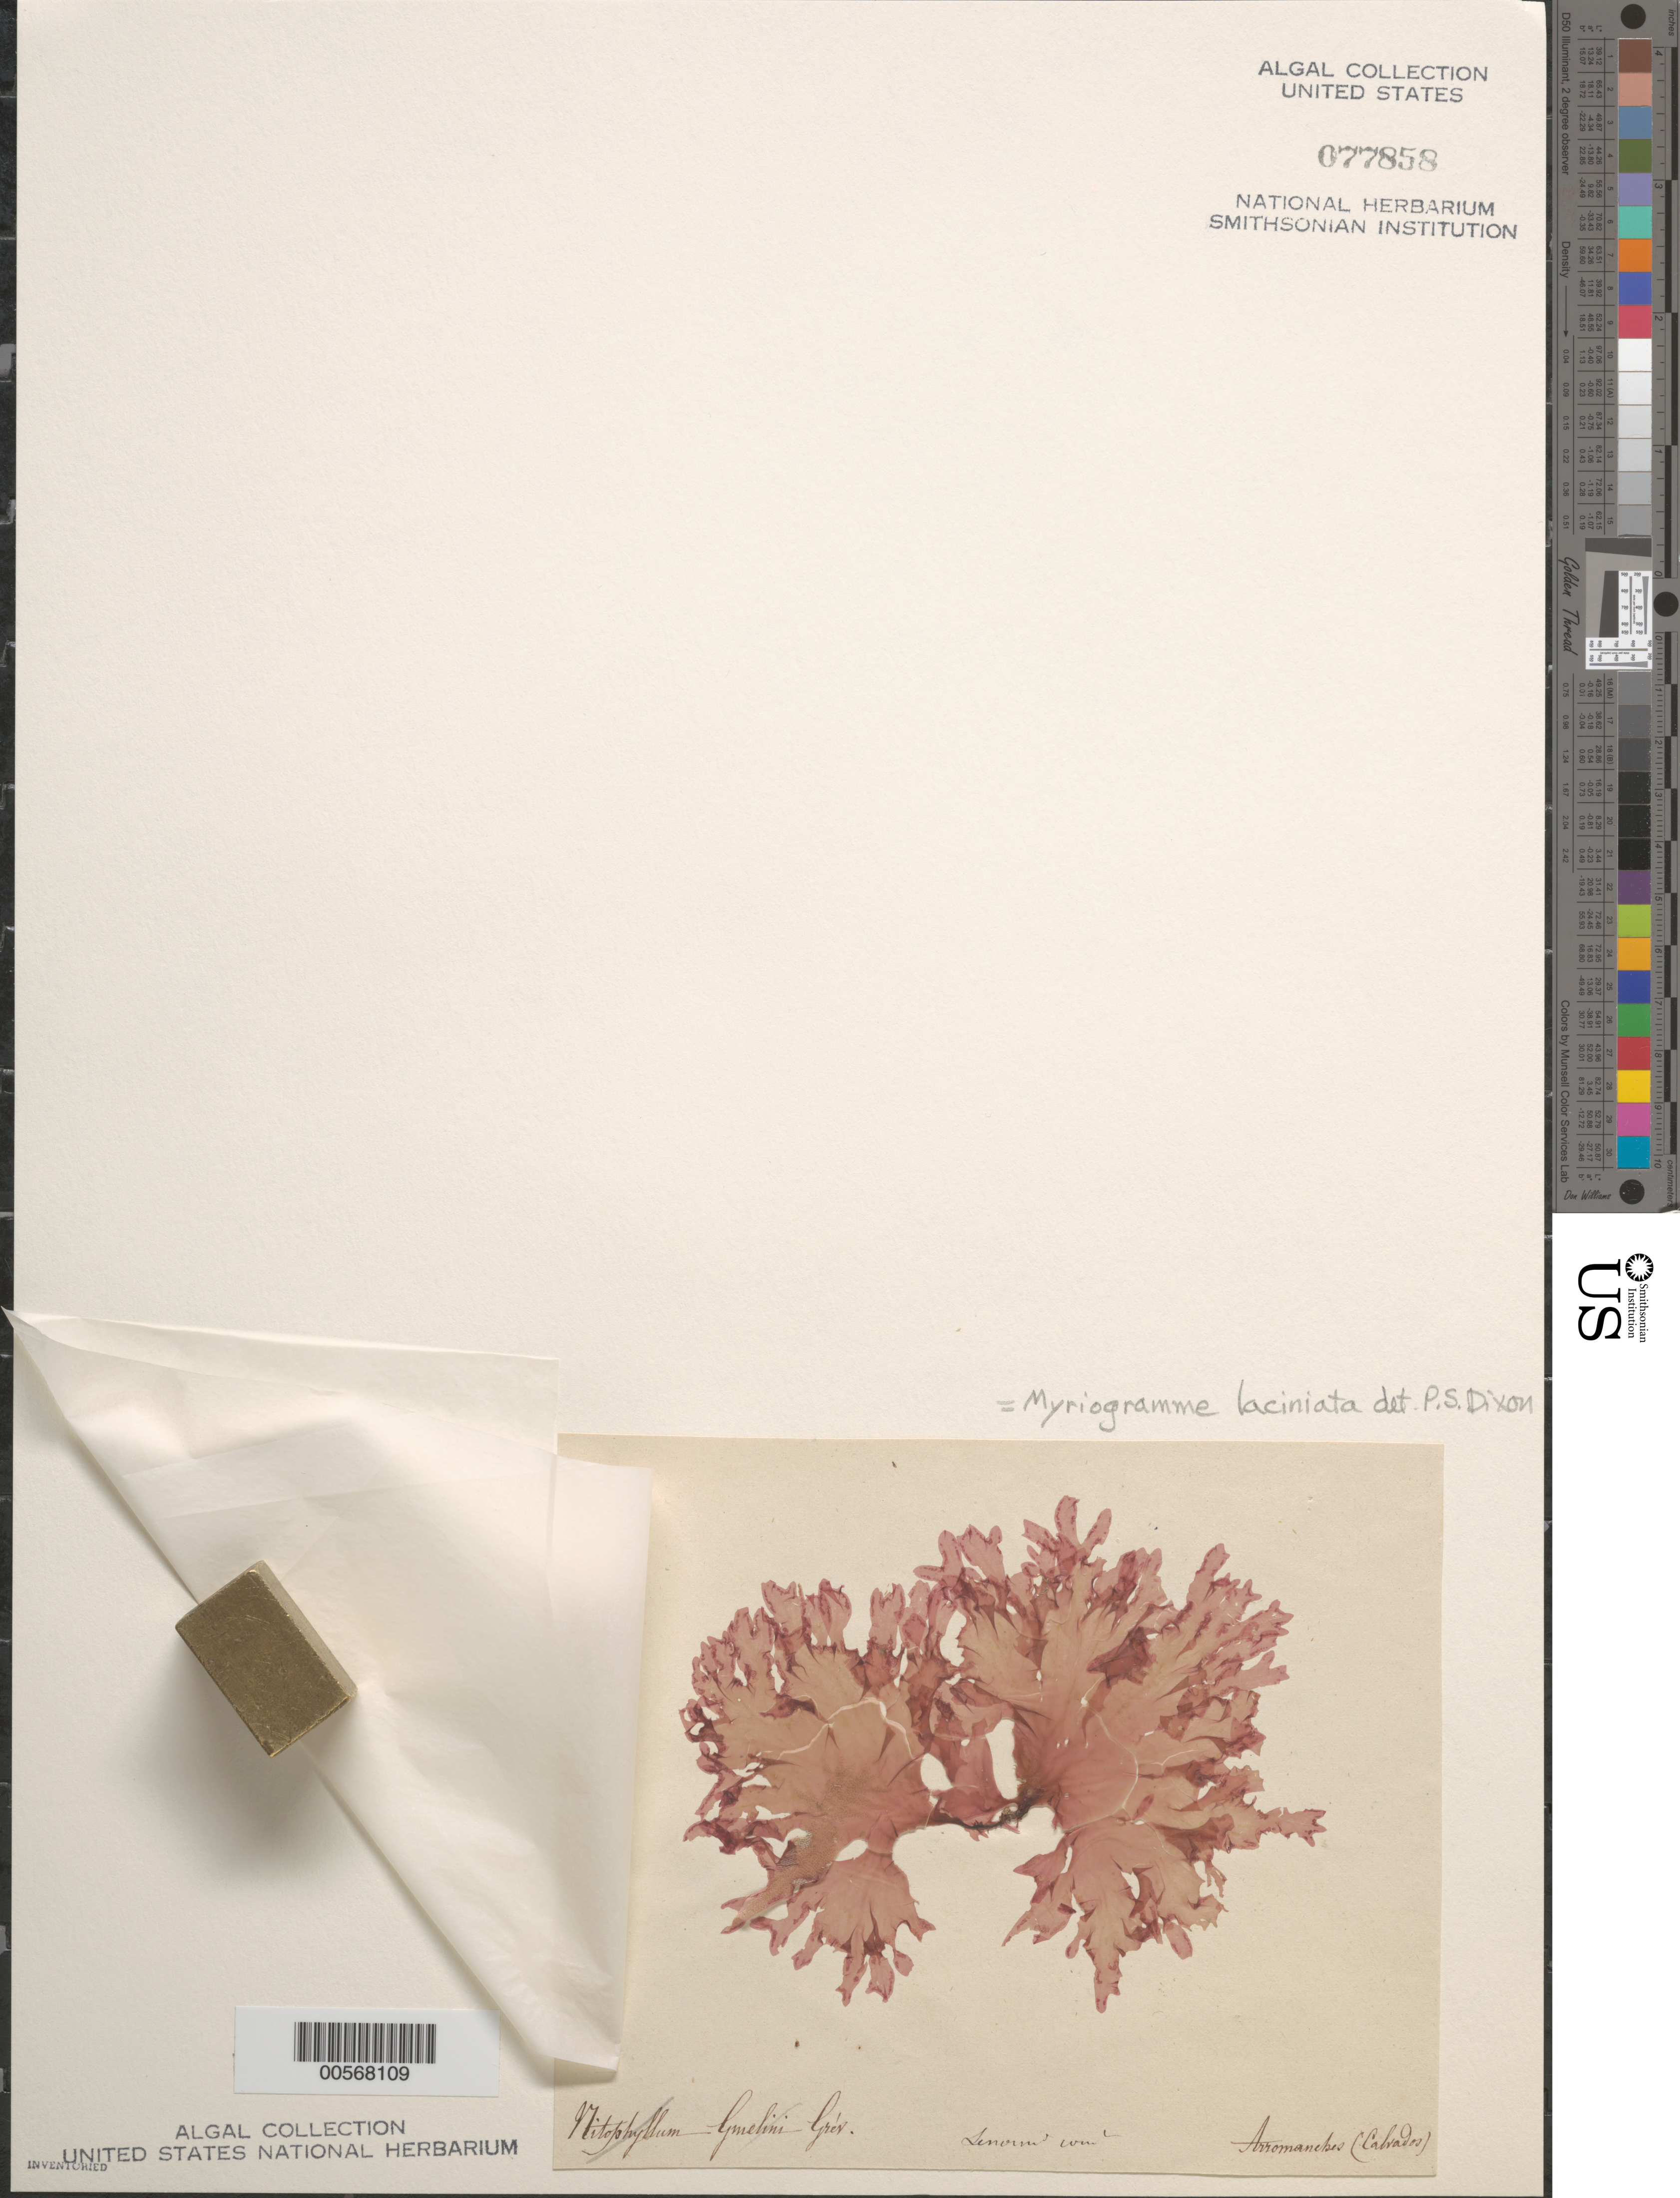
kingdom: Plantae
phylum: Rhodophyta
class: Florideophyceae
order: Ceramiales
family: Delesseriaceae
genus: Myriogramme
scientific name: Myriogramme laciniata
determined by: Dixon, P. S.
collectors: S. Lenormand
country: France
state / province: Normandie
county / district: Calvados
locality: Arromanches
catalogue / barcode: US 77858